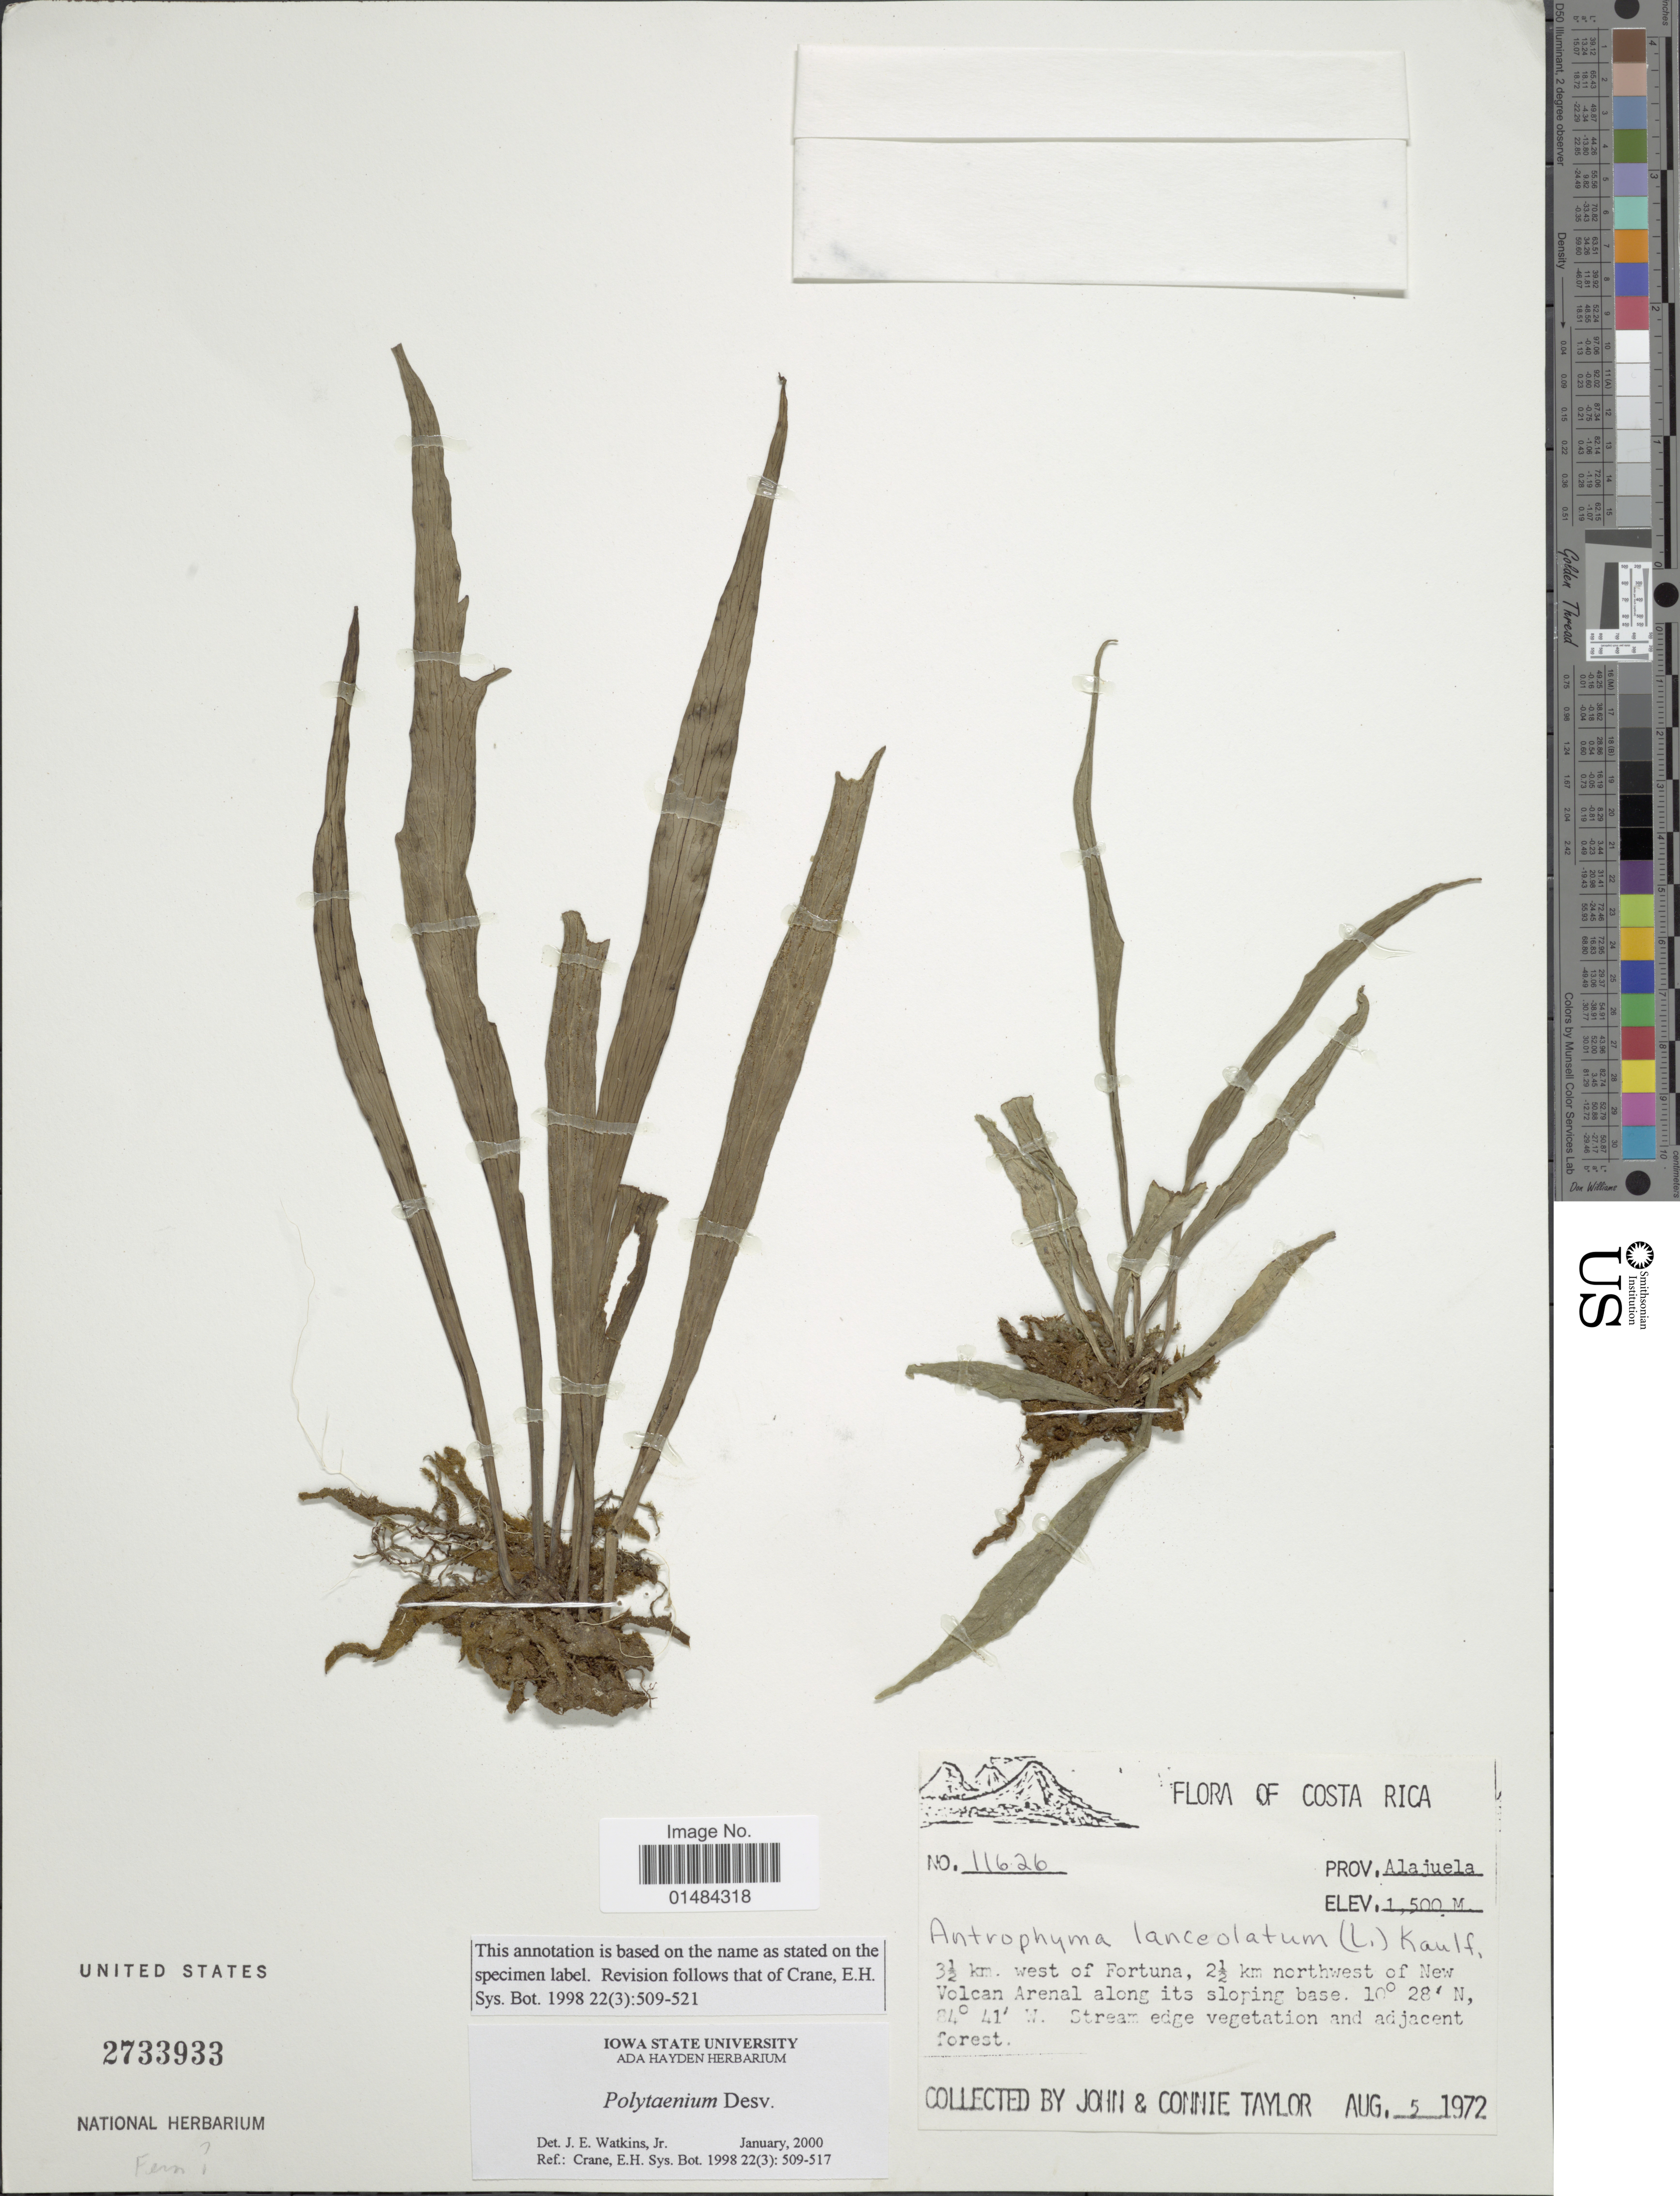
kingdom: Plantae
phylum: Tracheophyta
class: Polypodiopsida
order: Polypodiales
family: Pteridaceae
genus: Polytaenium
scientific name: Polytaenium lanceolatum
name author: (L.) Desv.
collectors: J. Taylor & C. Taylor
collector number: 11626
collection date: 1972-08-05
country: Costa Rica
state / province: Alajuela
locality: Costa Rica, 3½ km. west of Fortuna, 2½ km northwest of New Volcan Arenal along its sloping base.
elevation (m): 1500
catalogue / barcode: US 2733933